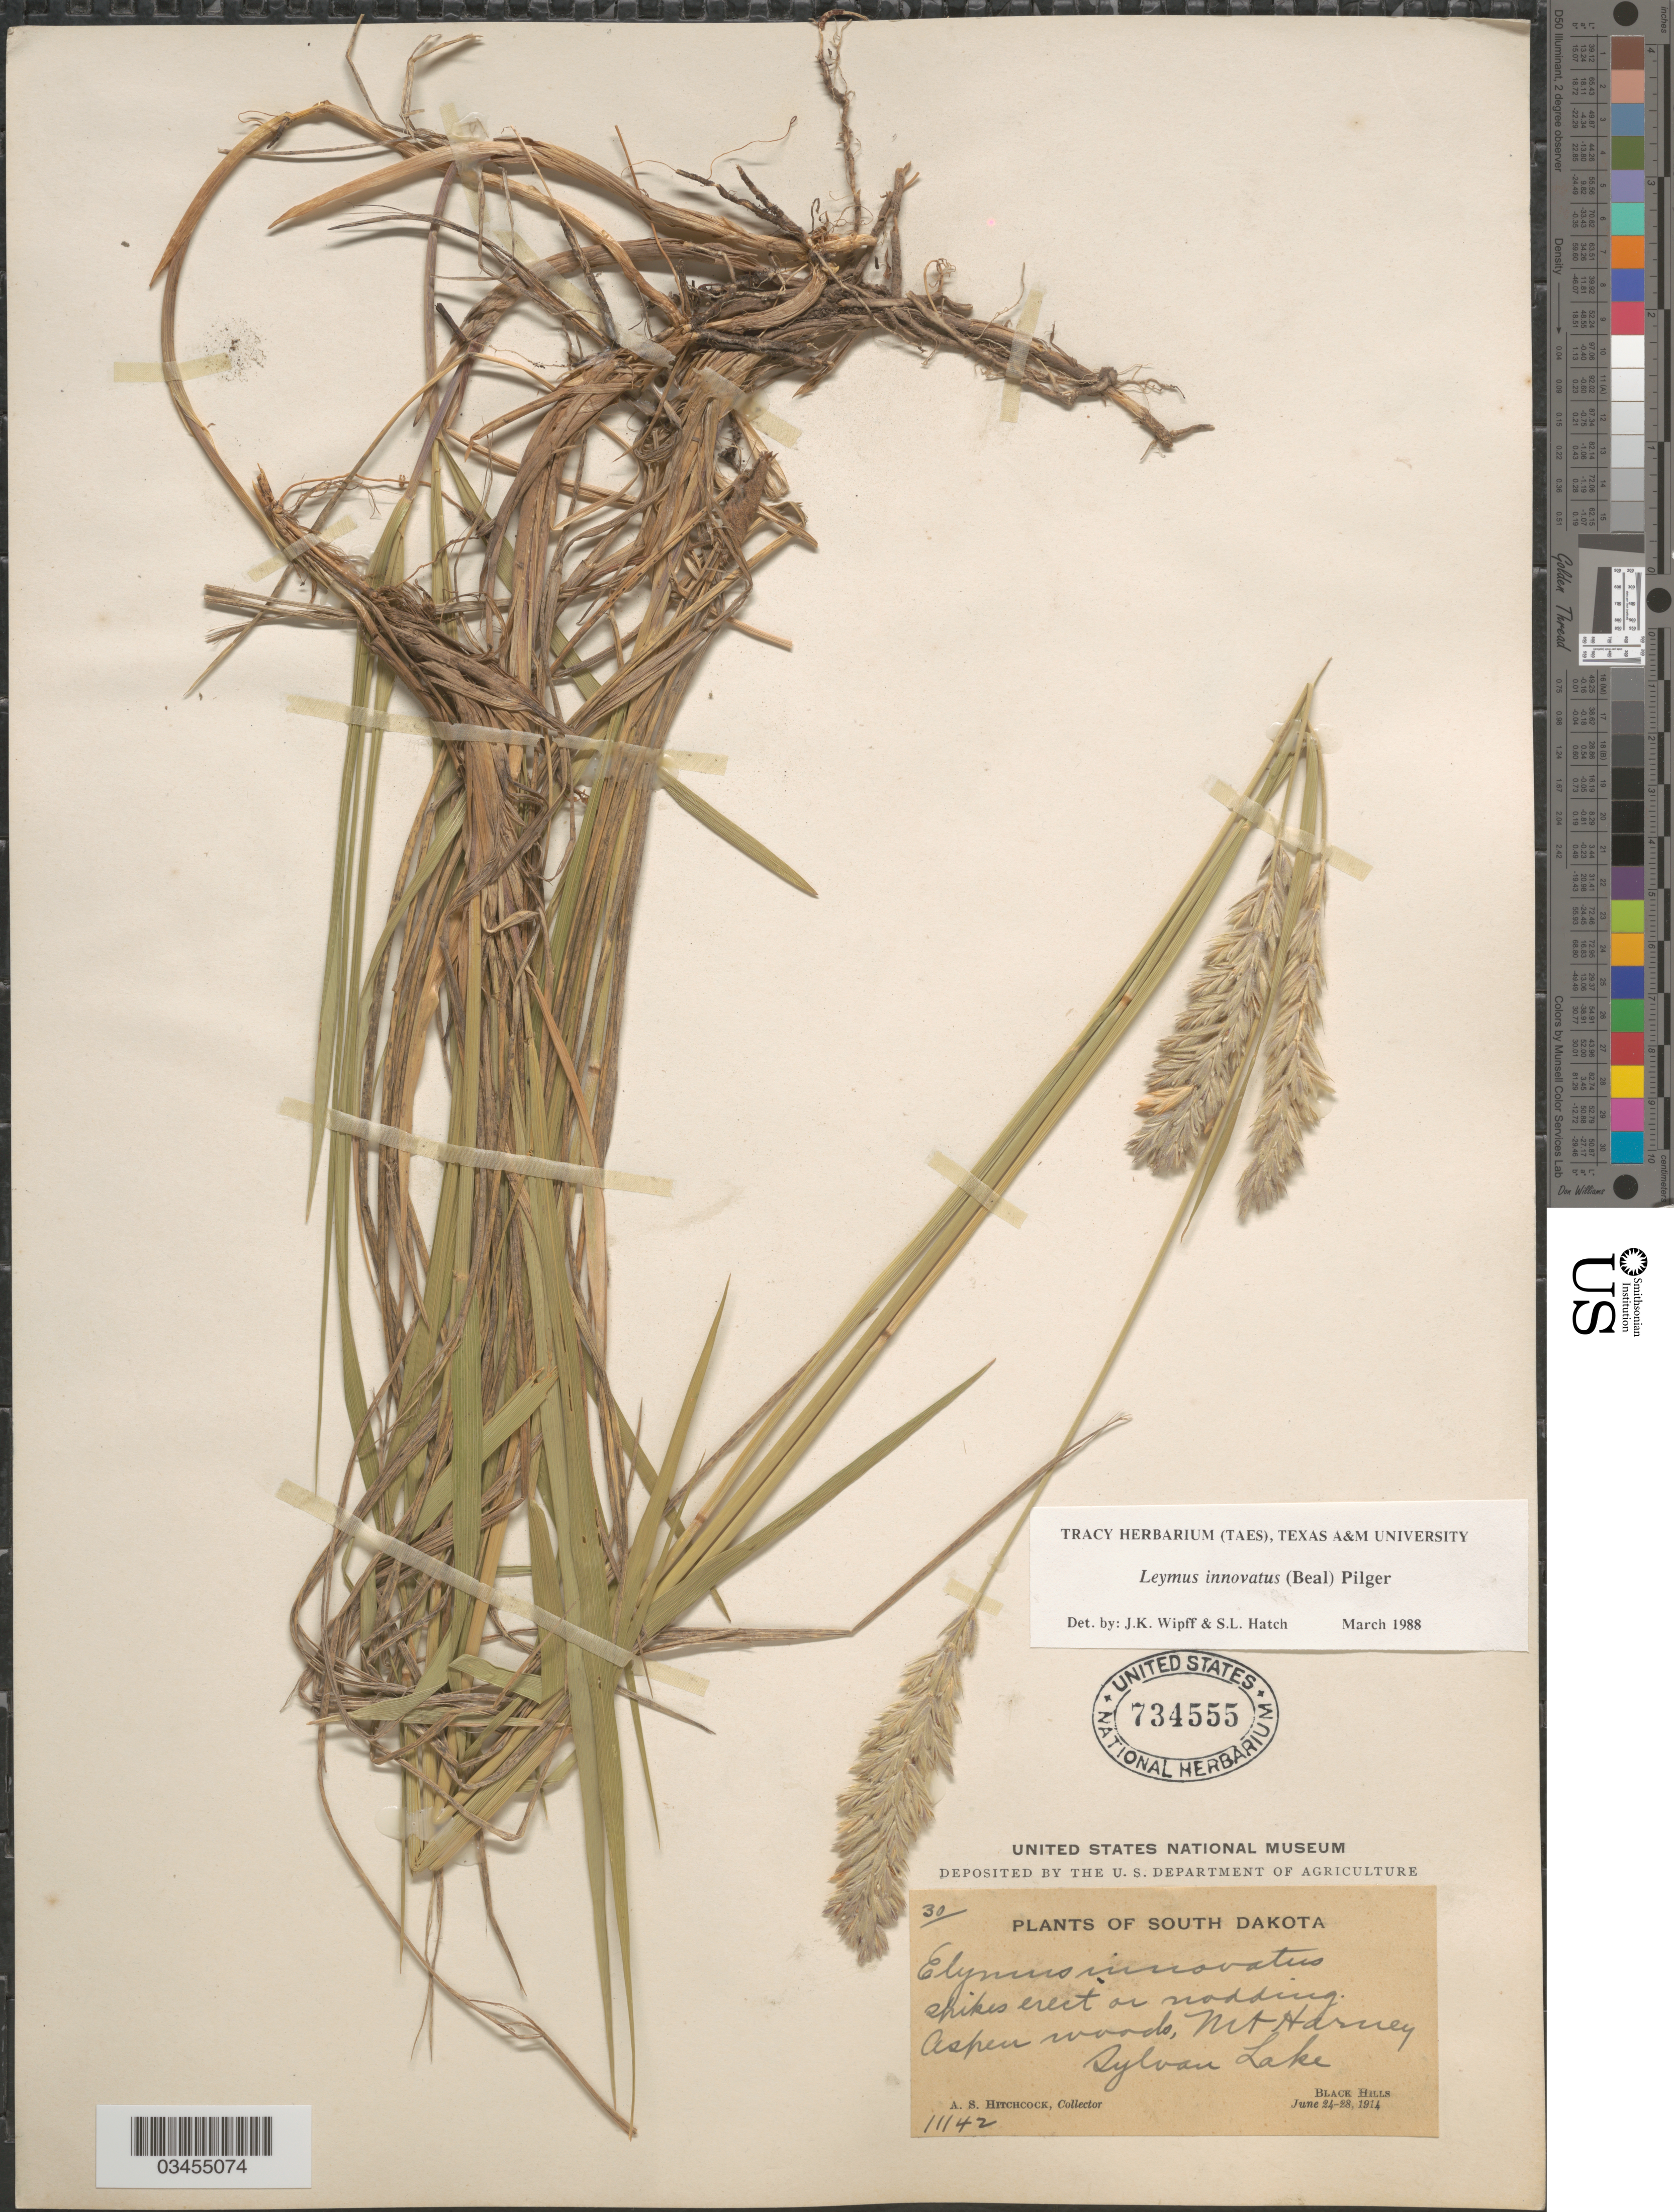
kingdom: Plantae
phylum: Tracheophyta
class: Liliopsida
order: Poales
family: Poaceae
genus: Leymus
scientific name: Leymus innovatus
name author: (W.J. Beal) Pilg.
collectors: A. S. Hitchcock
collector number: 11142/30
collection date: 1914-06-24/1914-06-28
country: United States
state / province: South Dakota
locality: Aspen woods, Mt Harney Sylvan Lake. Black Hills.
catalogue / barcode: US 734555